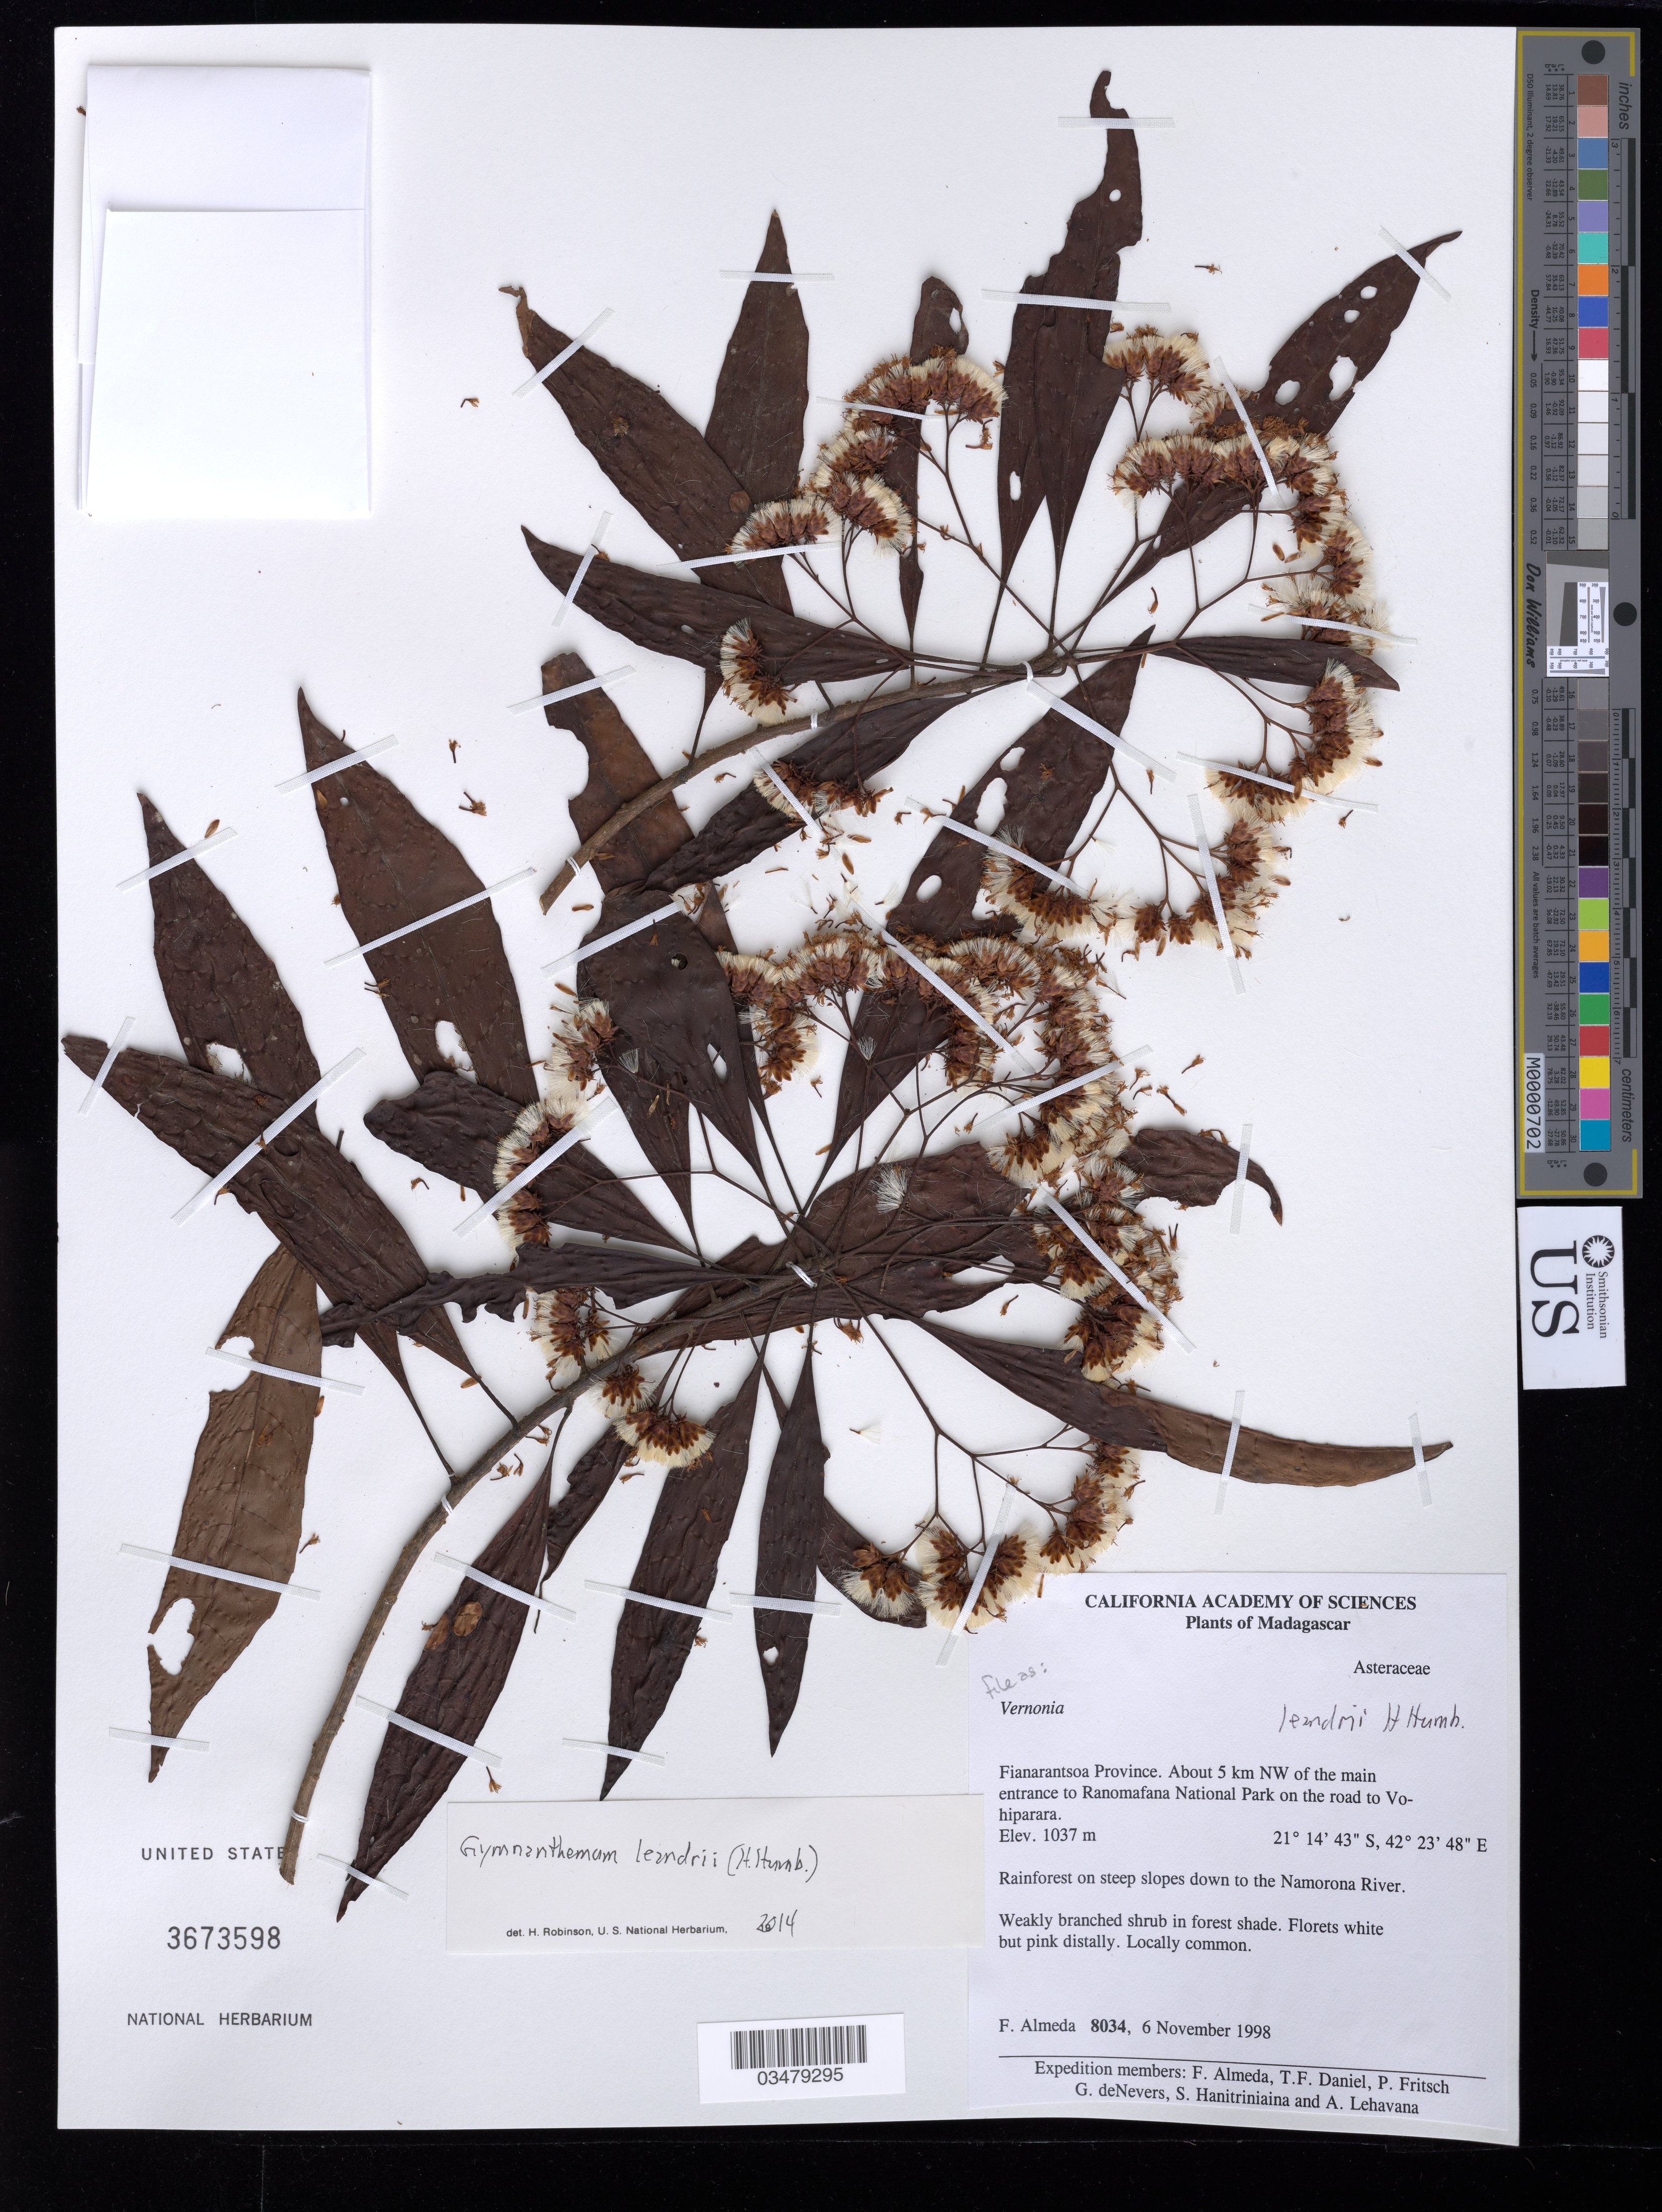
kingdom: Plantae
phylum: Tracheophyta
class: Magnoliopsida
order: Asterales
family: Asteraceae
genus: Vernonia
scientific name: Vernonia leandrii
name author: Humb.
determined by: Robinson, Harold E., (US)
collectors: F. Almeda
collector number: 8034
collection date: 1998-11-06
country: Madagascar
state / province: Vatovavy Fitovinany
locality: About 5 km NW of the main entrance to Ranomafana National Park on the road to Vohiparara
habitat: Rainforest on steep slopes down to the Manorona River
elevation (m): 1037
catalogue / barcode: US 3673598